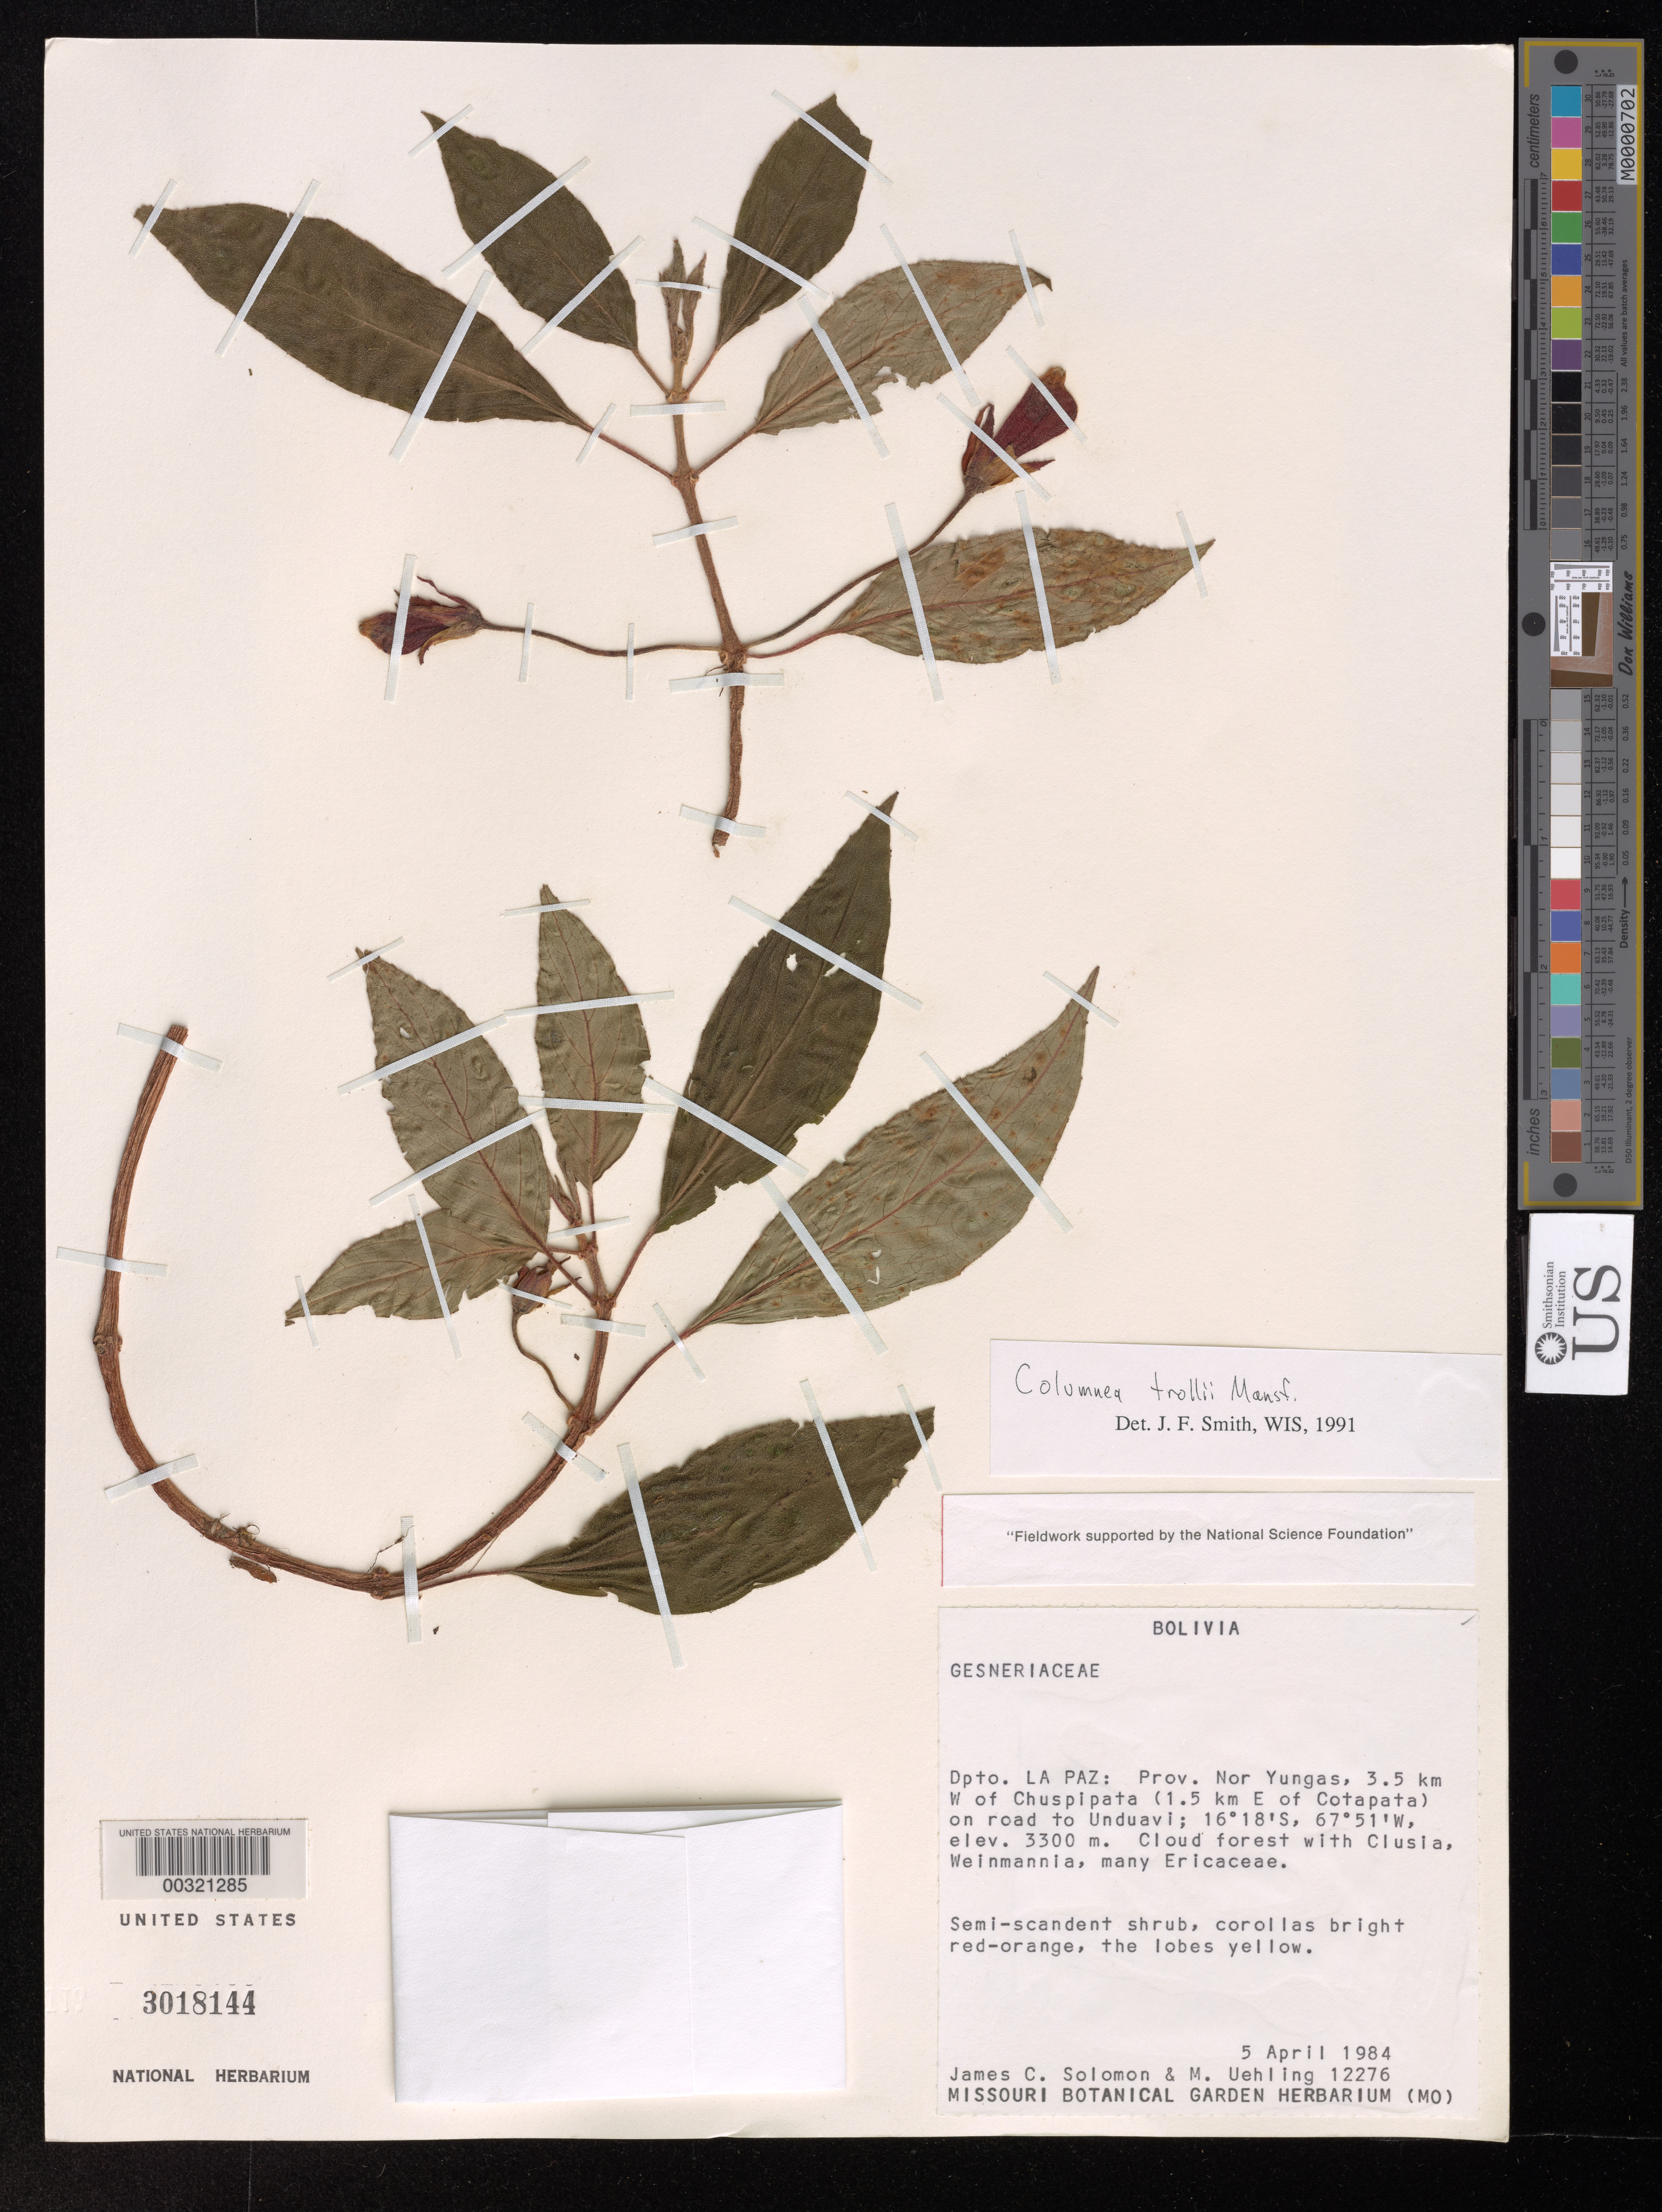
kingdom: Plantae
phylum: Tracheophyta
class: Magnoliopsida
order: Lamiales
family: Gesneriaceae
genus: Columnea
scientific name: Columnea trollii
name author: Mansf.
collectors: J. C. Solomon & M. Uehling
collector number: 12276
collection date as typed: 05 Apr 1984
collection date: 1984-04-05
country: Bolivia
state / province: La Paz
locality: Prov. Nor Yungas, 3.5 km W of Chuspipata (1.5 km E of Cotapata) on road to Unduavi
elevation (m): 3300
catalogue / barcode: US 3018144